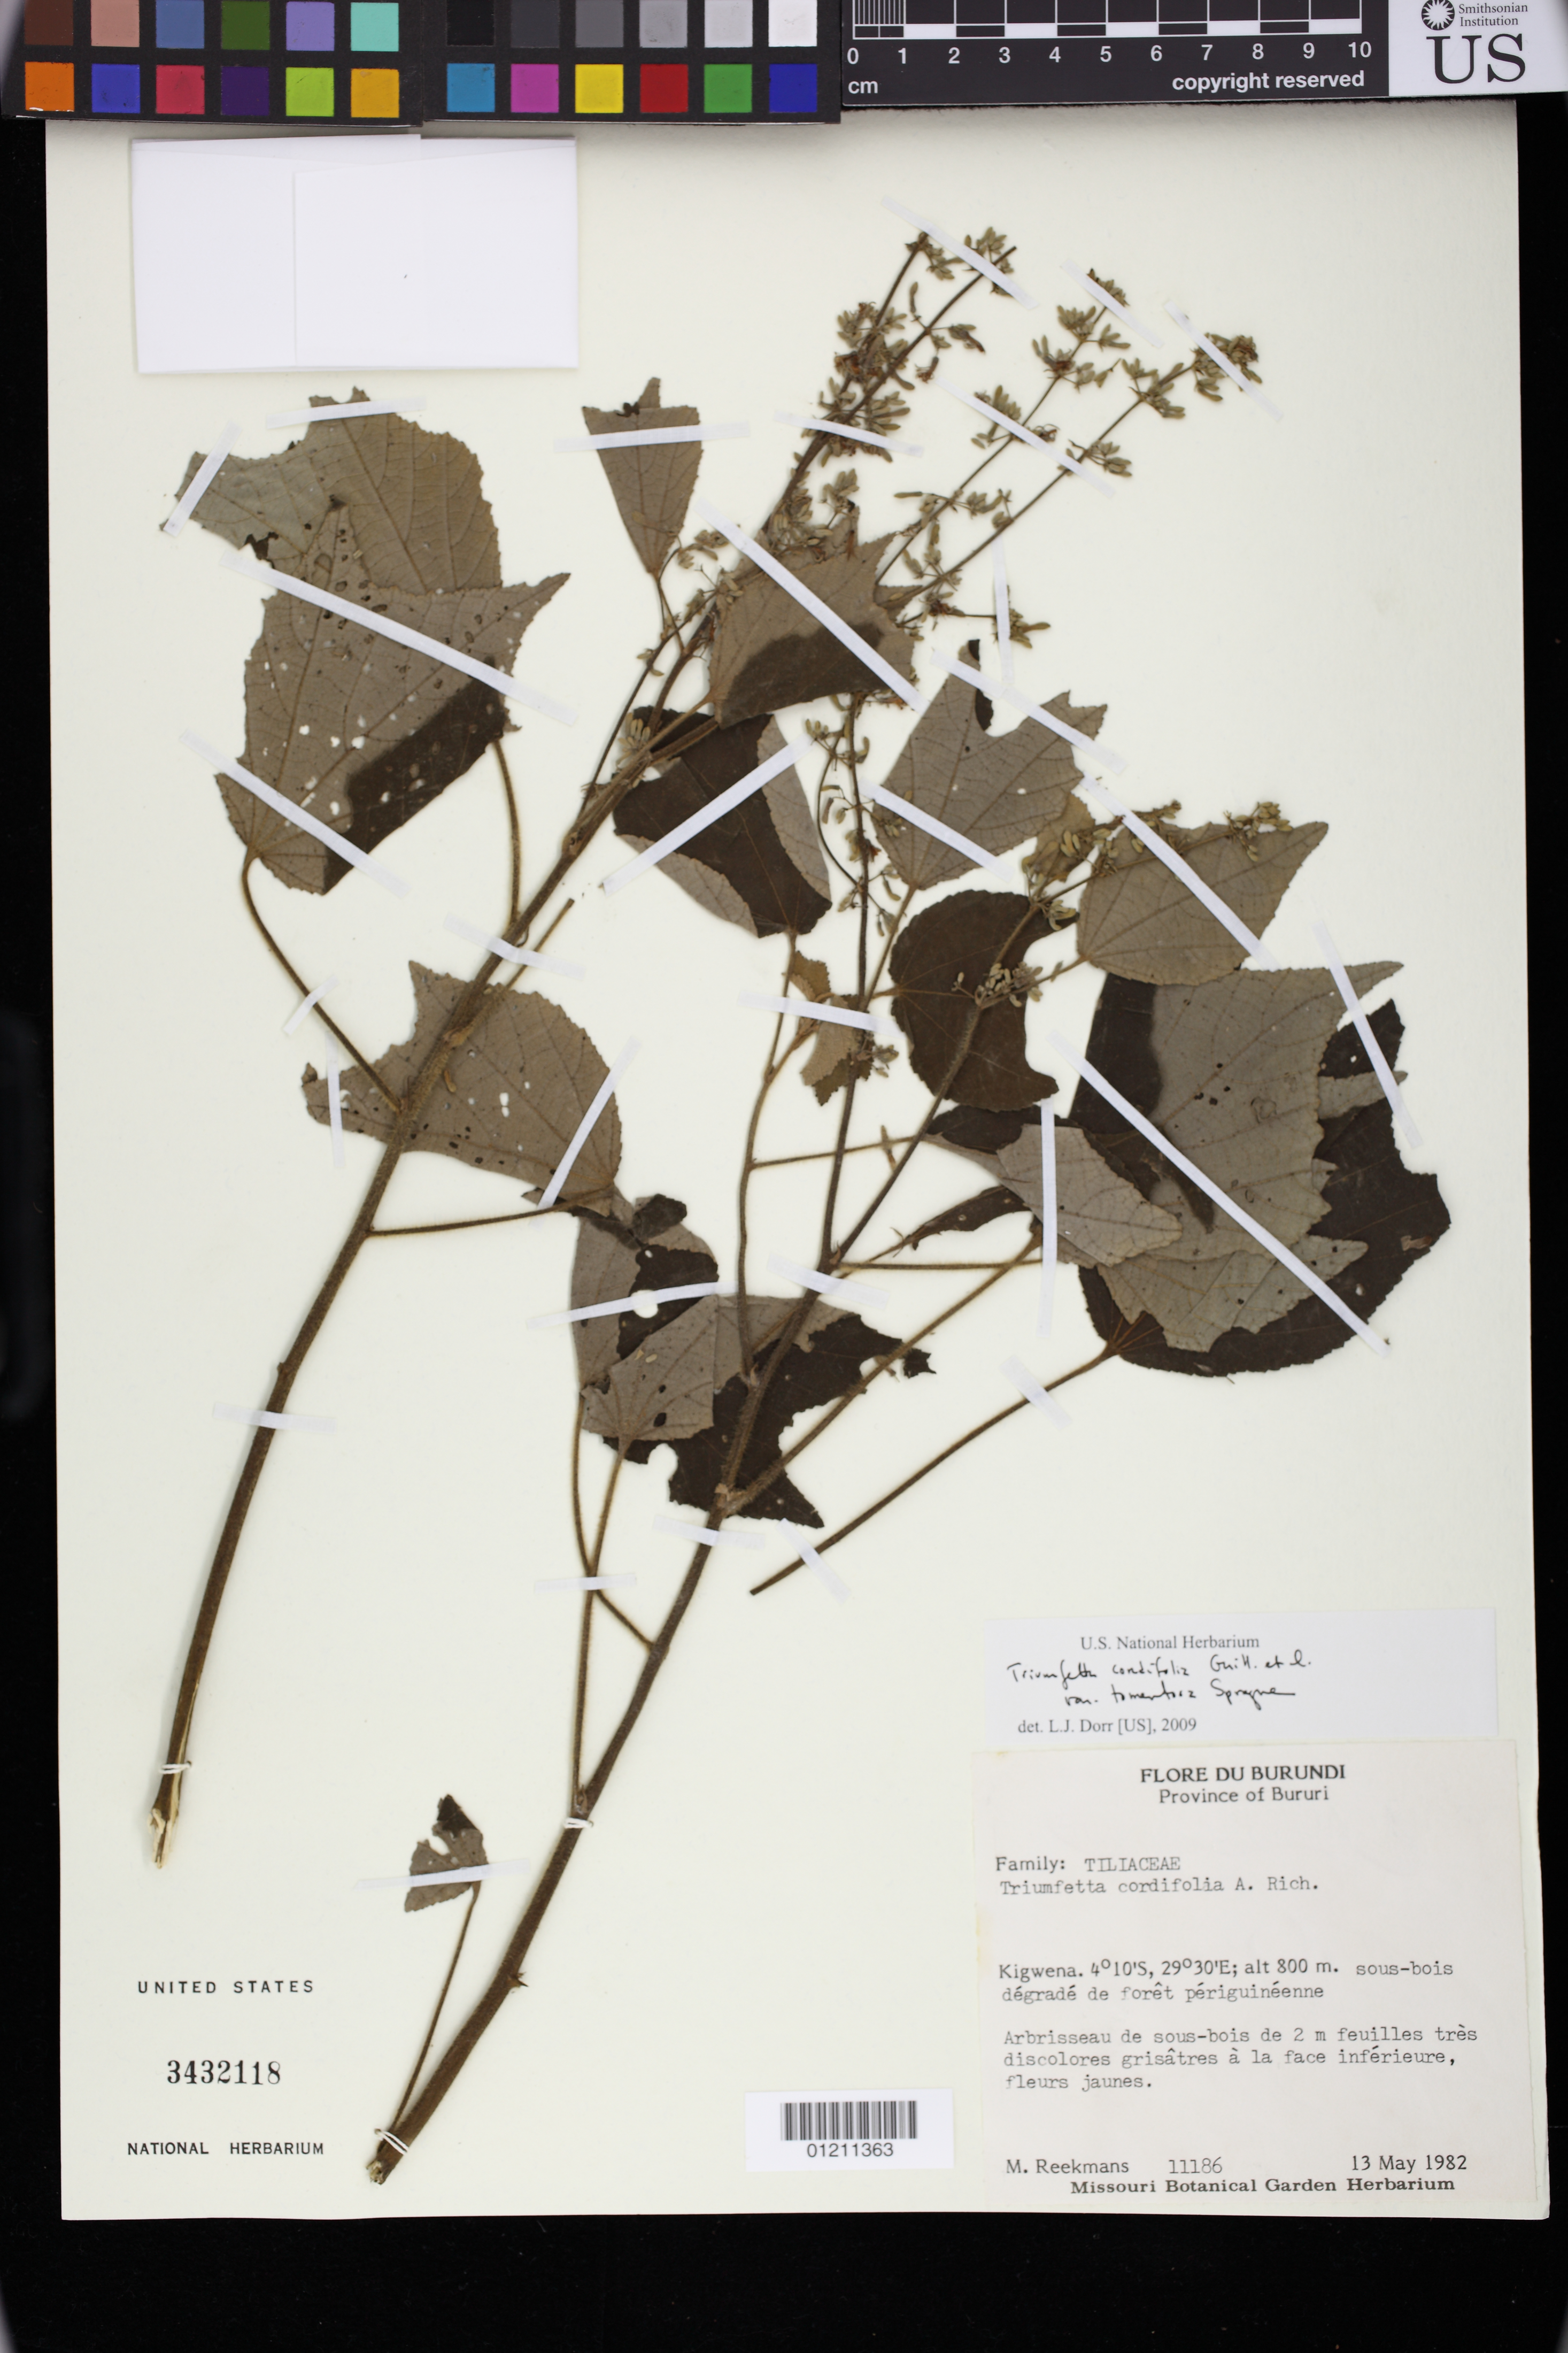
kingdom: Plantae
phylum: Tracheophyta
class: Magnoliopsida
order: Malvales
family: Malvaceae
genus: Triumfetta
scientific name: Triumfetta cordifolia var. tomentosa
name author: Sprague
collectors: M. Reekmans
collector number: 11186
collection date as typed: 13 May 1982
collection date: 1982-05-13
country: Burundi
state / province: Bururi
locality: Province of Bururi: Kigwena.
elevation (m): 800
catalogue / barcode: US 3432118